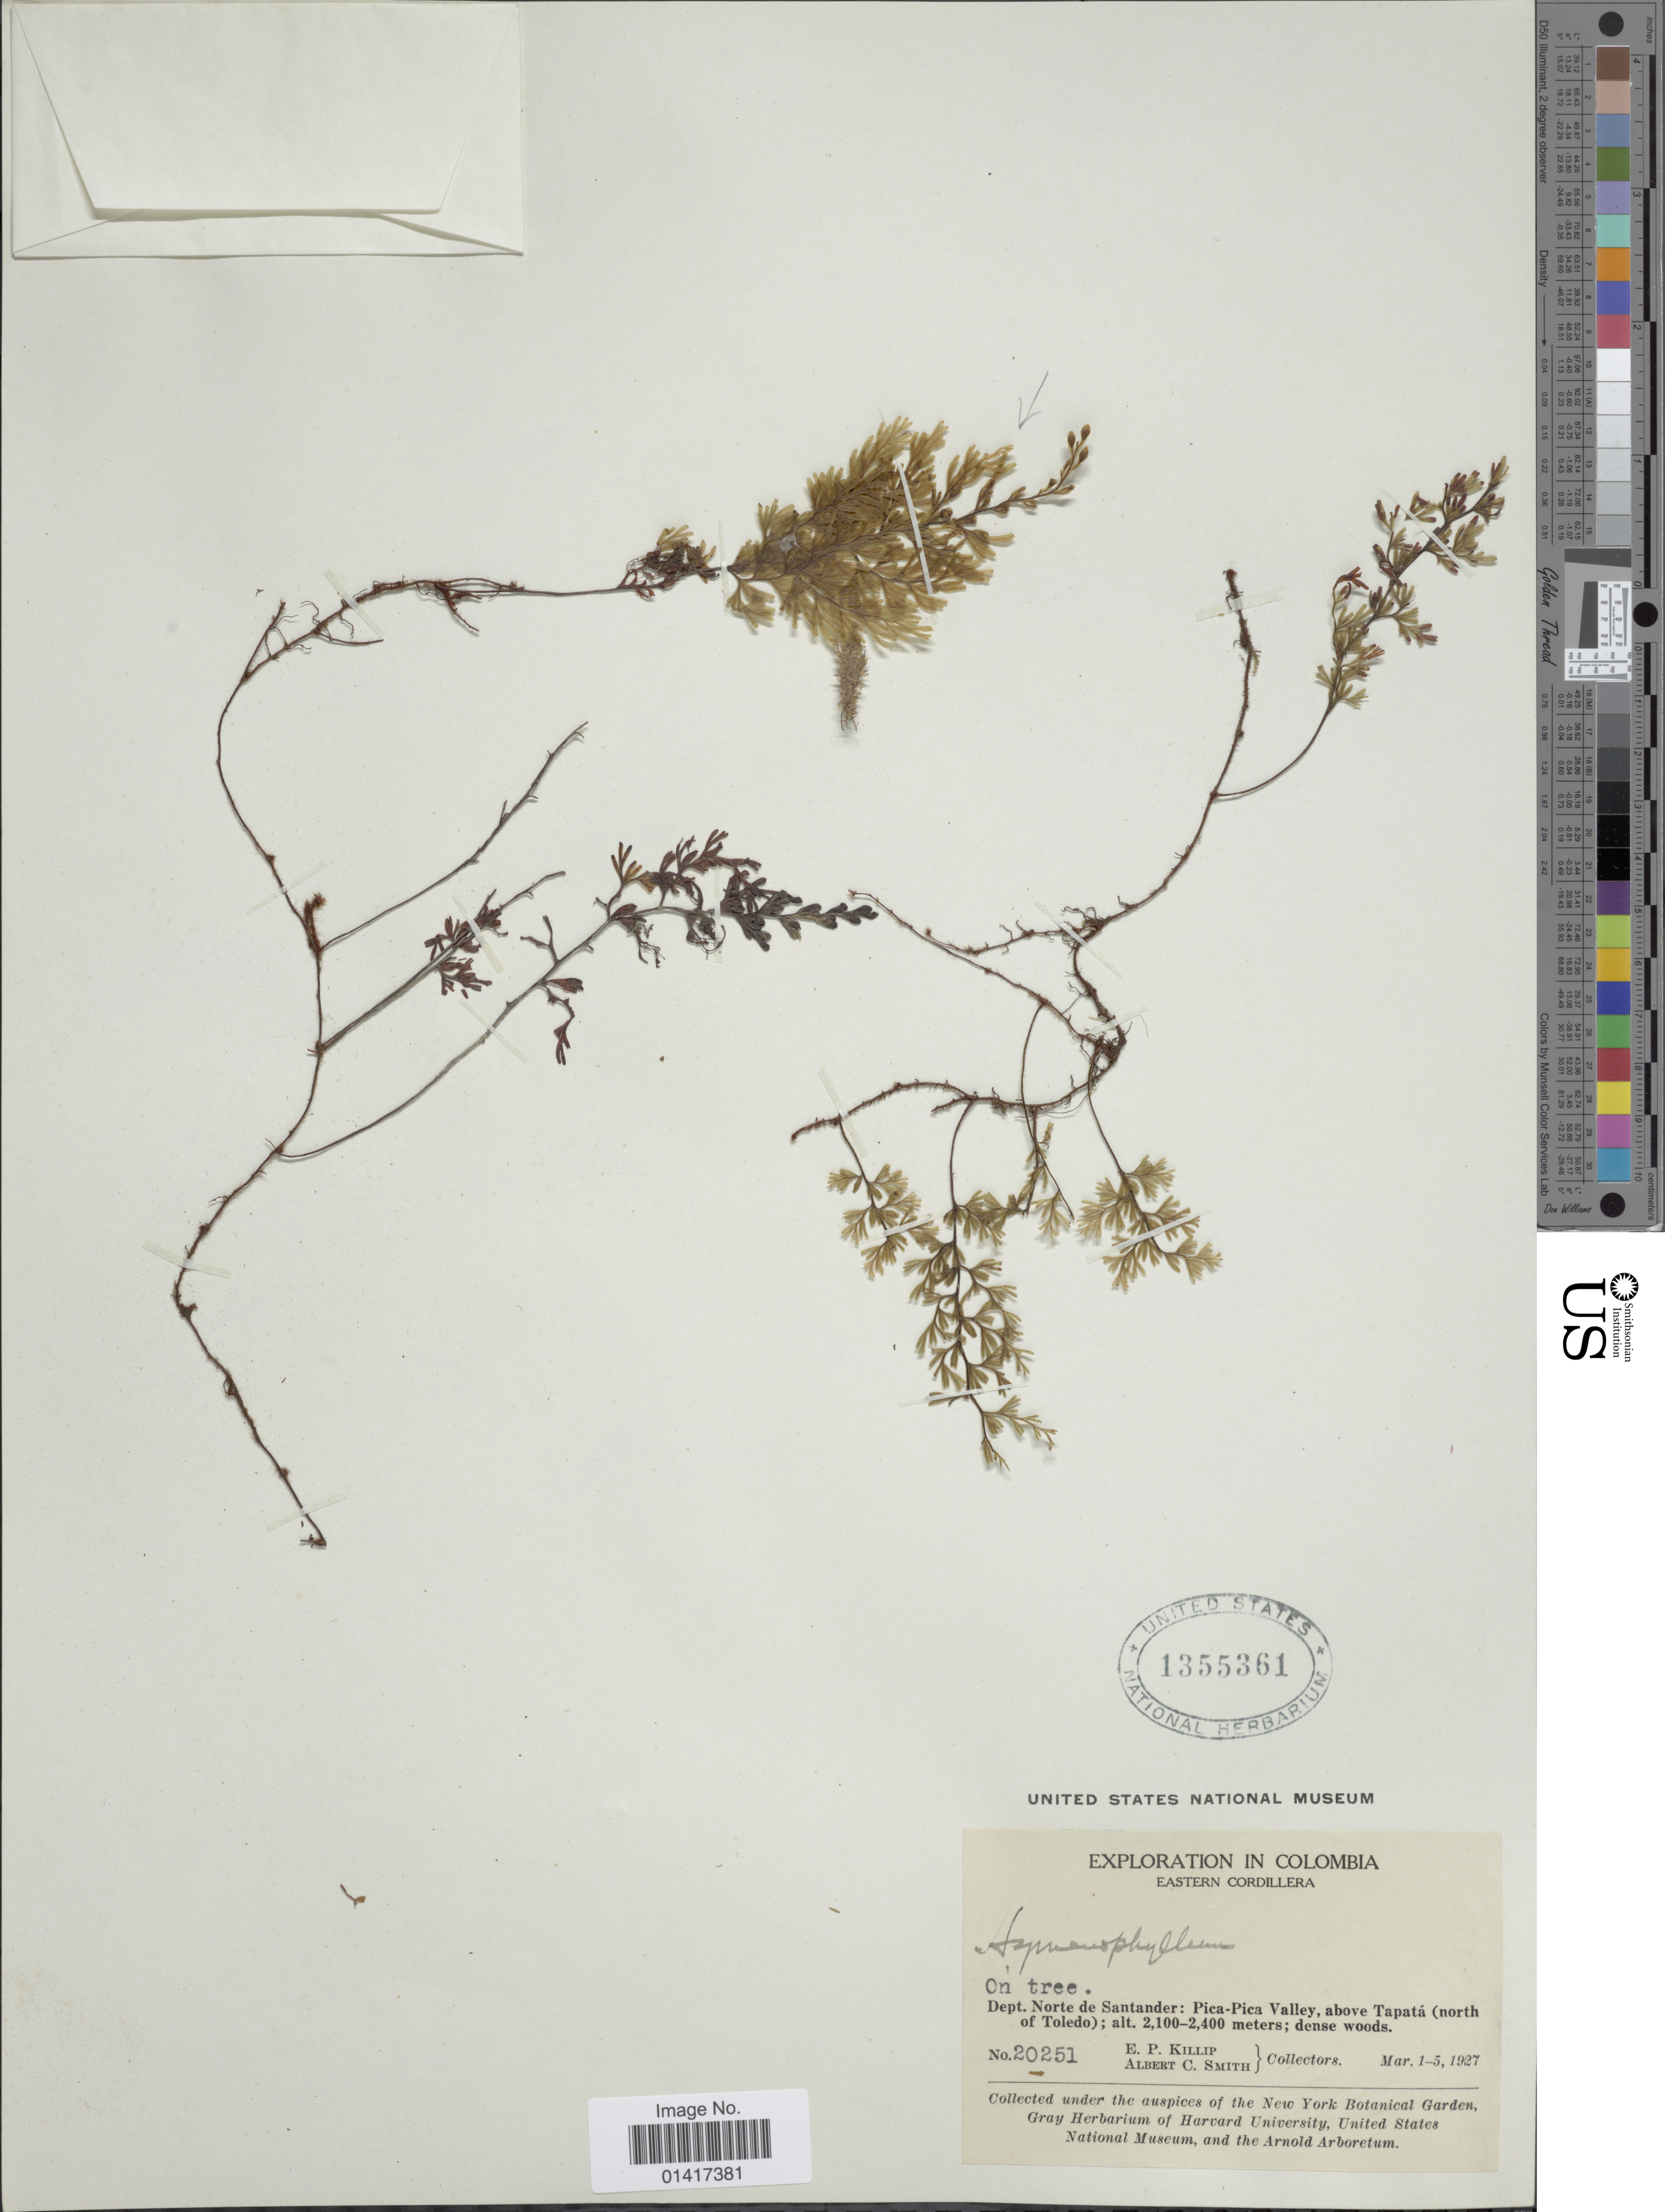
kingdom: Plantae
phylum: Tracheophyta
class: Polypodiopsida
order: Hymenophyllales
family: Hymenophyllaceae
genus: Hymenophyllum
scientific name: Hymenophyllum sp.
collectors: E. P. Killip & A. C. Smith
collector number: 20251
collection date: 1927-03-01/1927-03-05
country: Colombia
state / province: Norte de Santander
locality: Eastern Cordillera. Dept. Norte de Santander: Pica-Pica Valley, above Tapata (north of Toledo)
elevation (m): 2100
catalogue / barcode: US 1355361